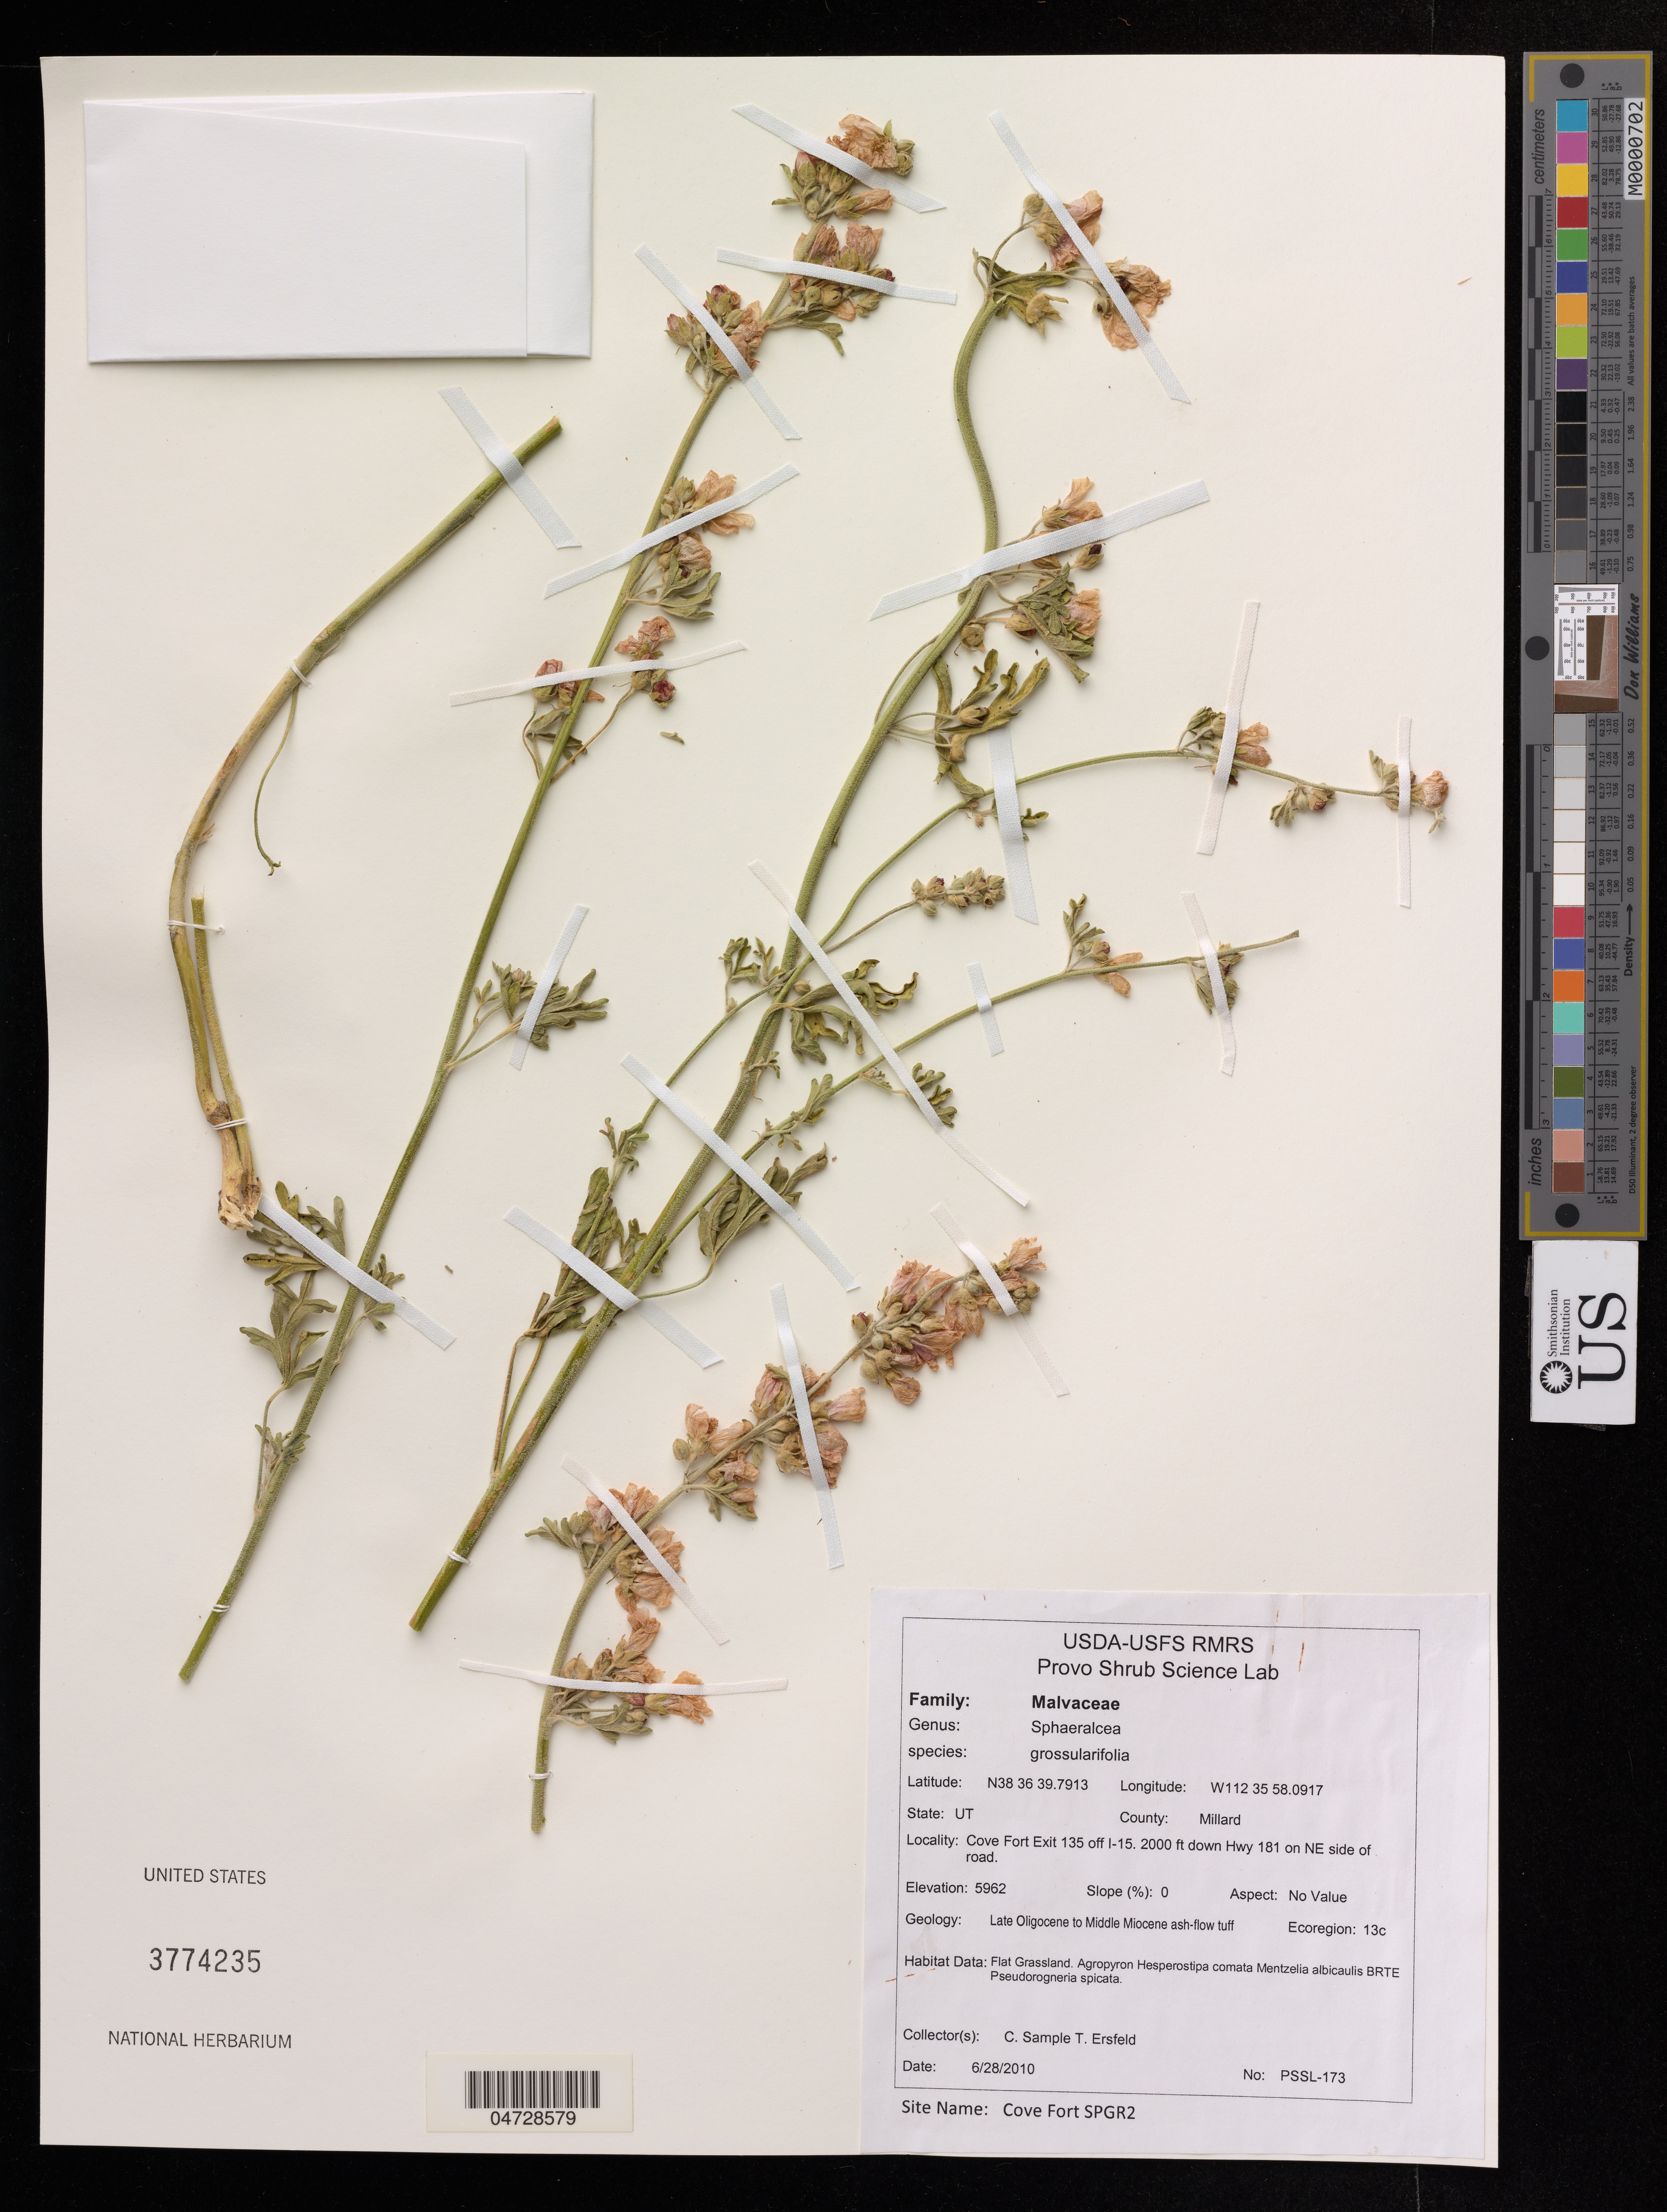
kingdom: Plantae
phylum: Tracheophyta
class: Magnoliopsida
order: Malvales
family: Malvaceae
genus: Sphaeralcea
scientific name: Sphaeralcea grossulariifolia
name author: (Hook. & Arn.) Rydb.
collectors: C. Sample & T. Ersfeld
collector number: PSSL-173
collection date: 2010-06-28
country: United States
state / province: Utah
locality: County: Millard. Cove Fort Exit 135 off I-15. 2000 ft down Hwy 181 on NE side of road.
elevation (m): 1817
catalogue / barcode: US 3774235